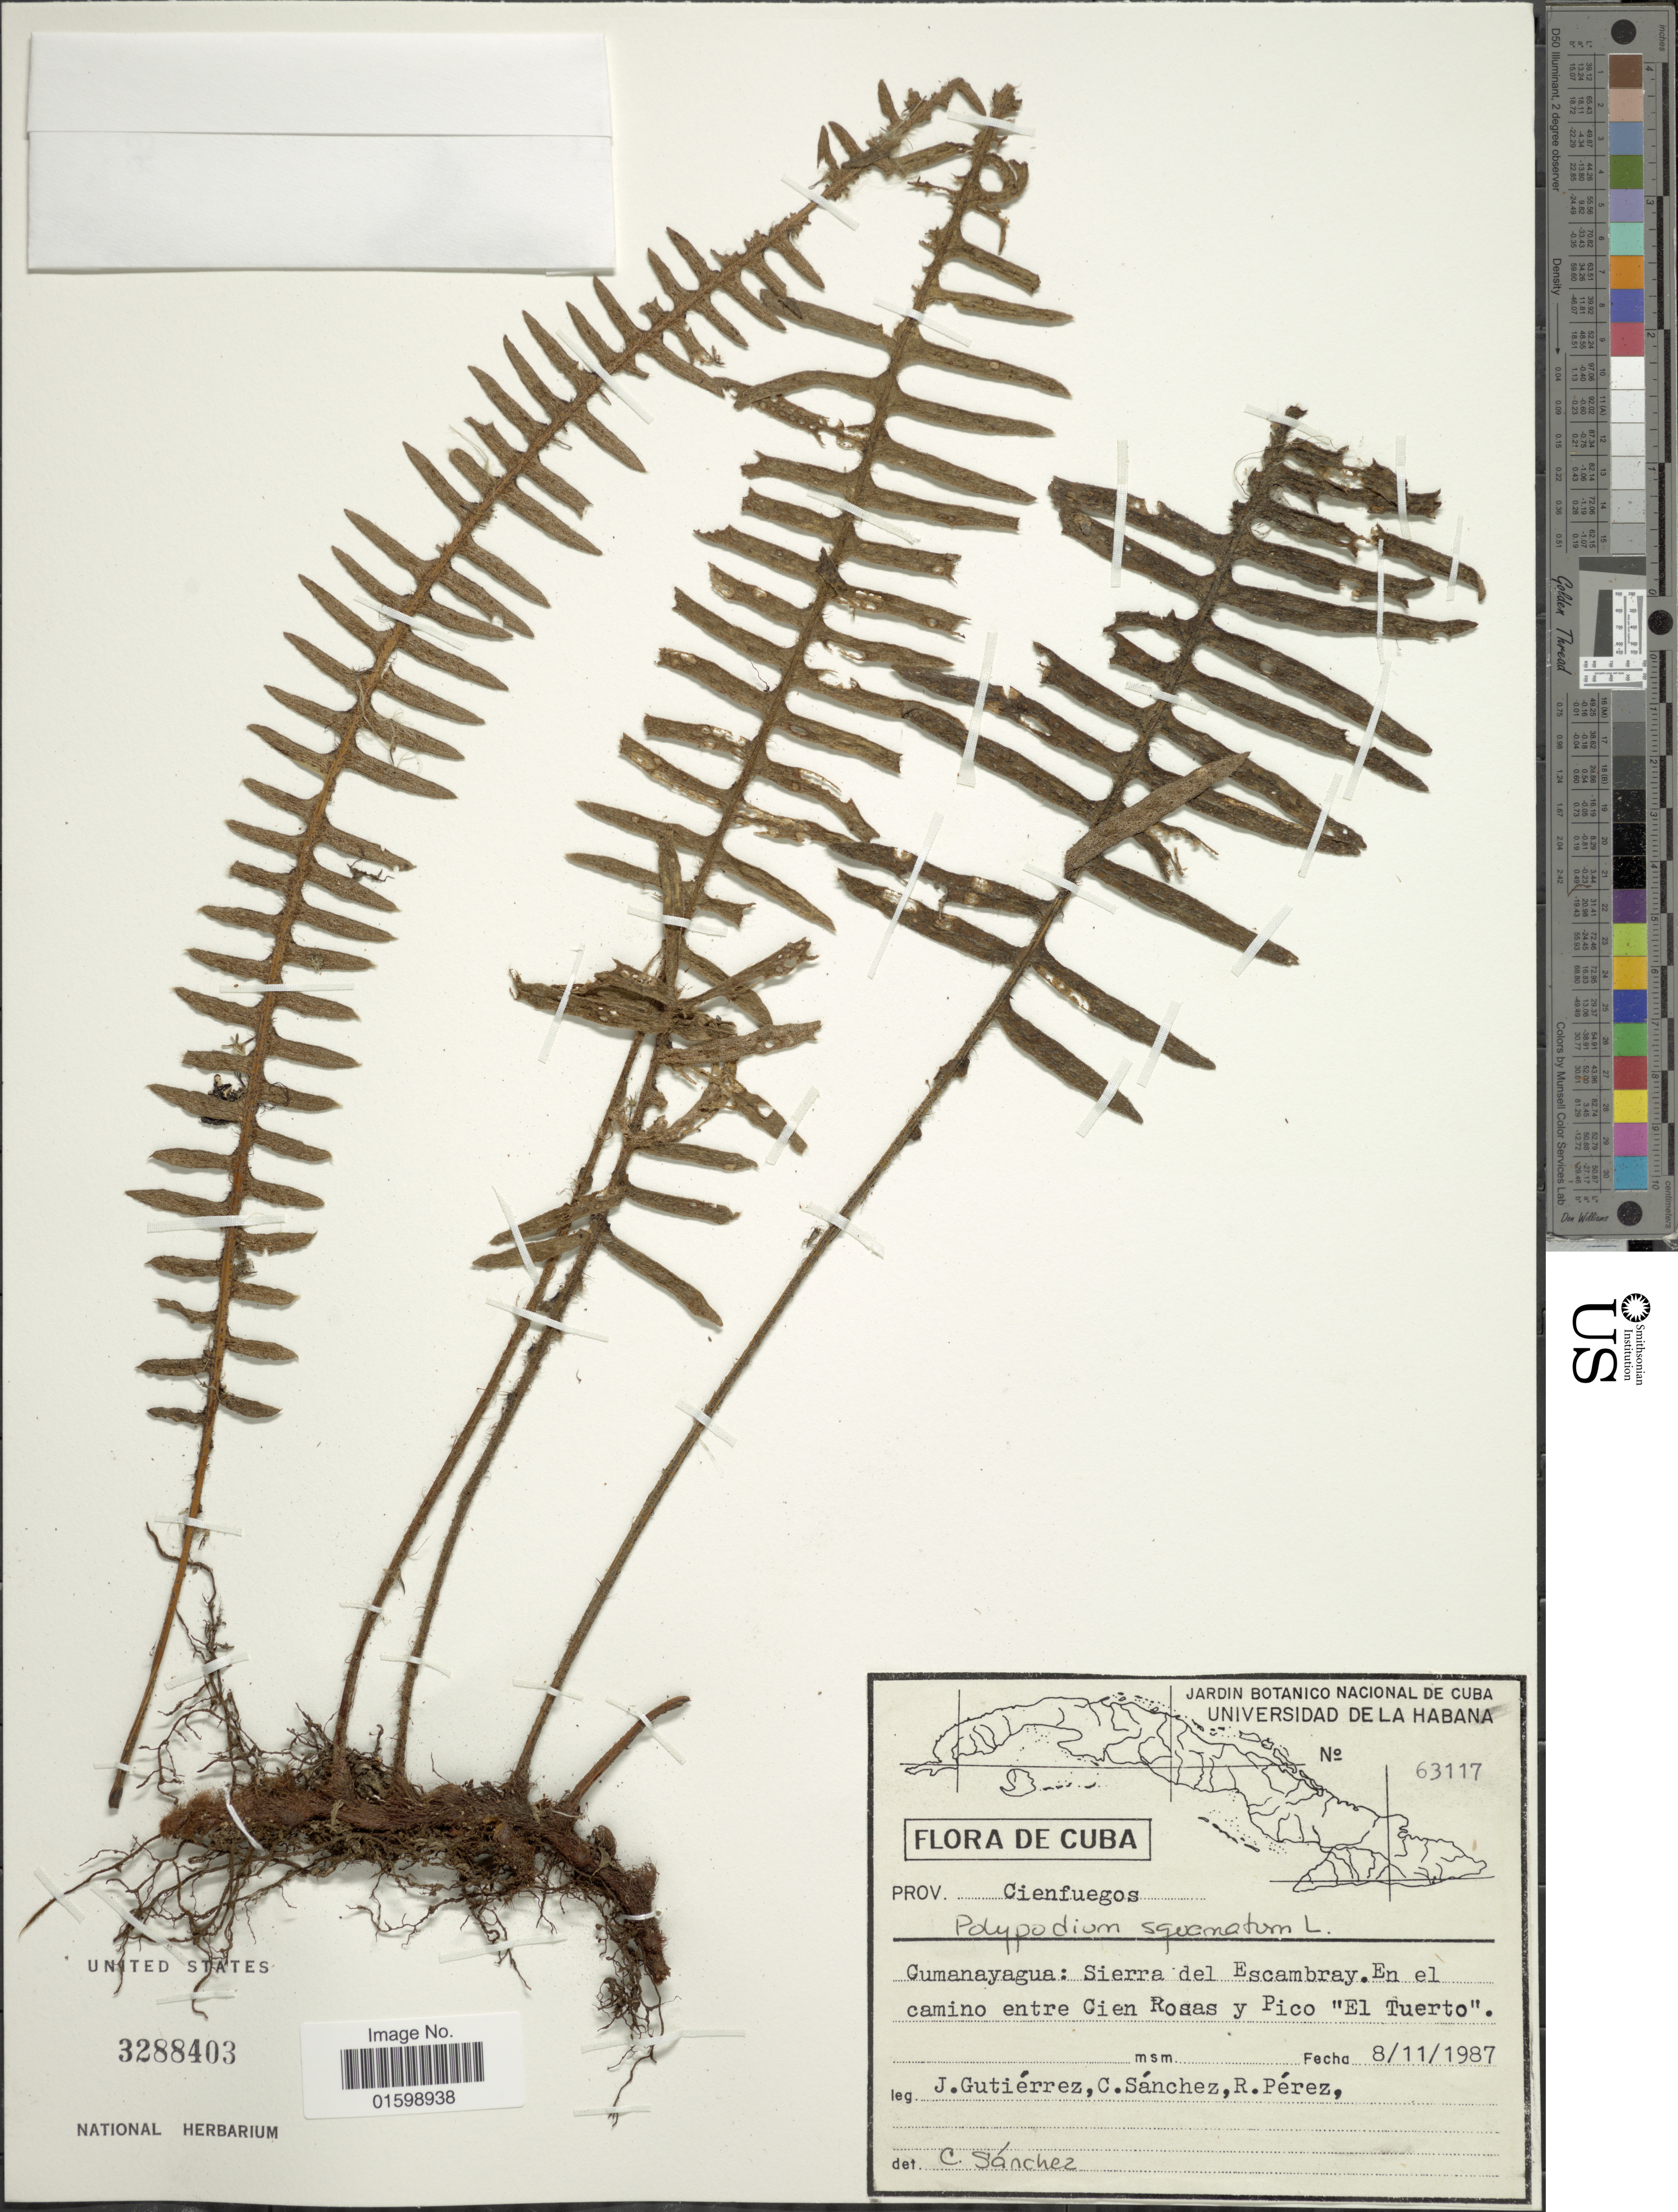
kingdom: Plantae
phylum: Tracheophyta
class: Polypodiopsida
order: Polypodiales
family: Polypodiaceae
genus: Pleopeltis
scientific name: Pleopeltis squamata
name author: (L.) J. Sm.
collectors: J. Gutiérrez, C. Sánchez & R. Perez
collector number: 63117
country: Cuba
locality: Prov. Cienfuegos, Cumanayagua: Sierra del Escambray, en el camino entre Cien Rosas y Pico Ël Tuerto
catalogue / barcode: US 3288403